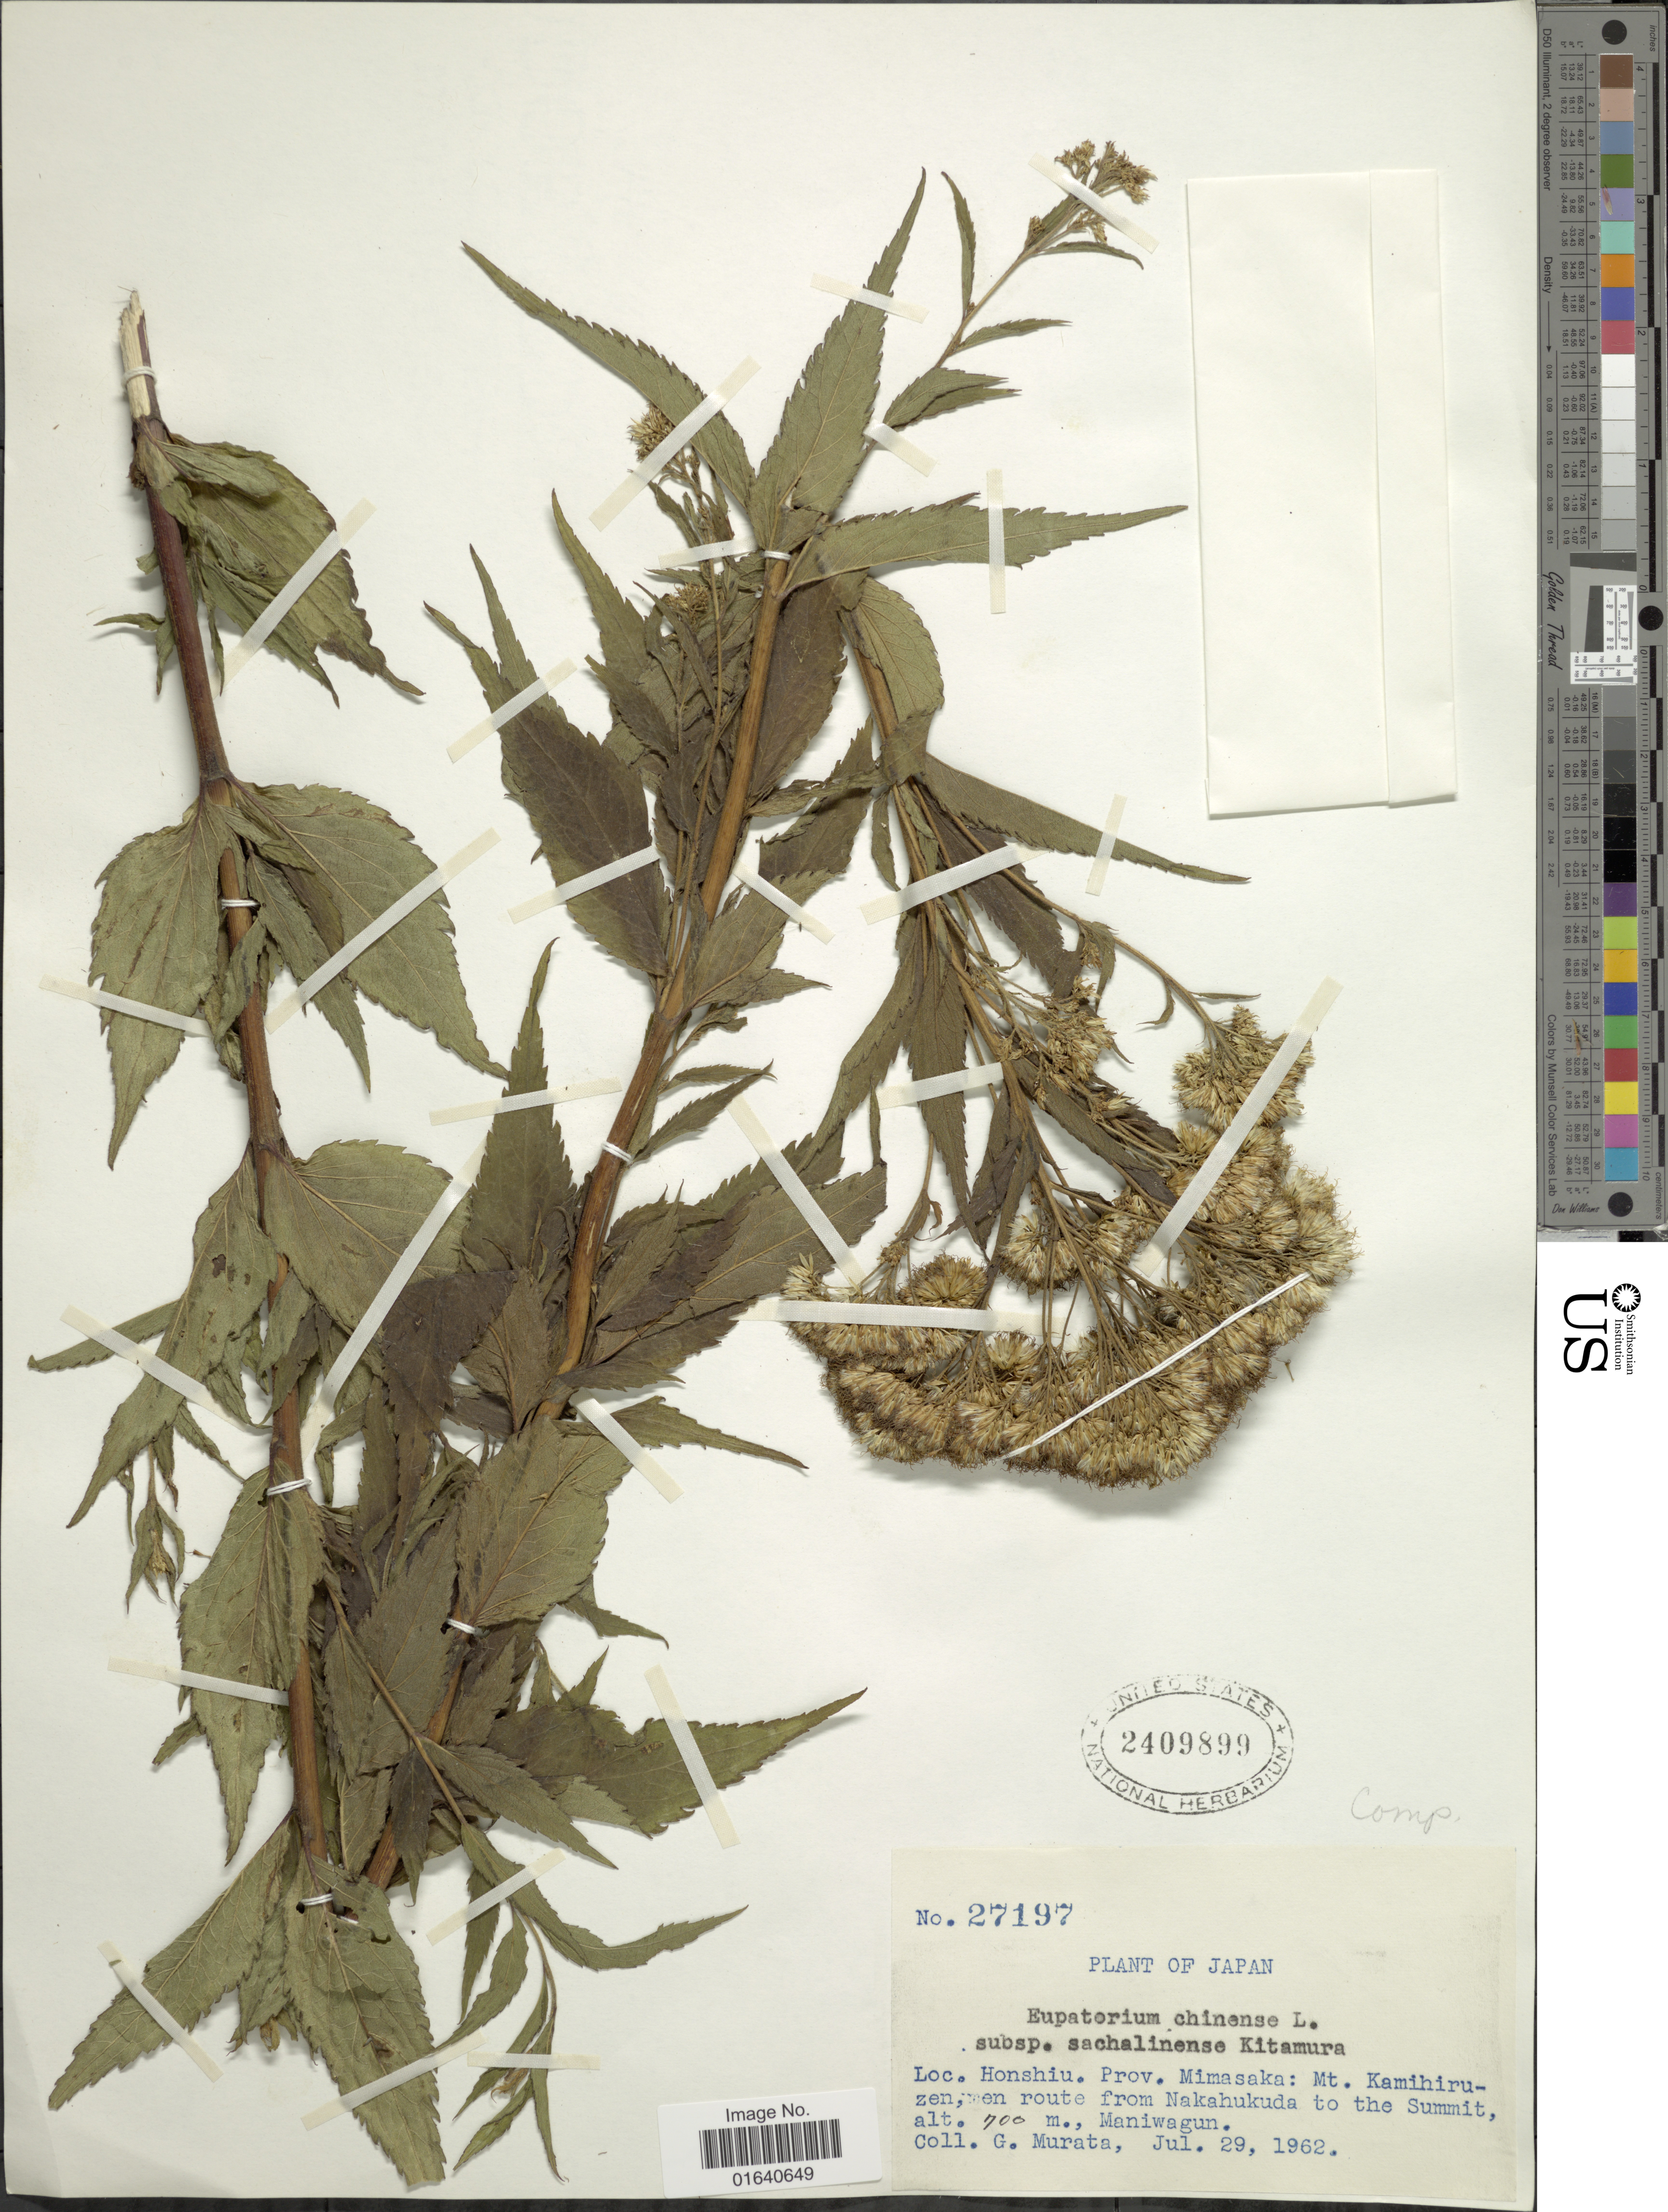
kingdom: Plantae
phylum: Tracheophyta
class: Magnoliopsida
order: Asterales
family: Asteraceae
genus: Eupatorium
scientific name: Eupatorium chinense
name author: L.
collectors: G. Murata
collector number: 27197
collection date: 1962-07-29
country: Japan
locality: Honshiu. prov. Mimasaka: Mt. Kamihiruzenl men route from Nakahukuda to the Summit, Maniwagun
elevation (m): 700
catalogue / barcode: US 2409899